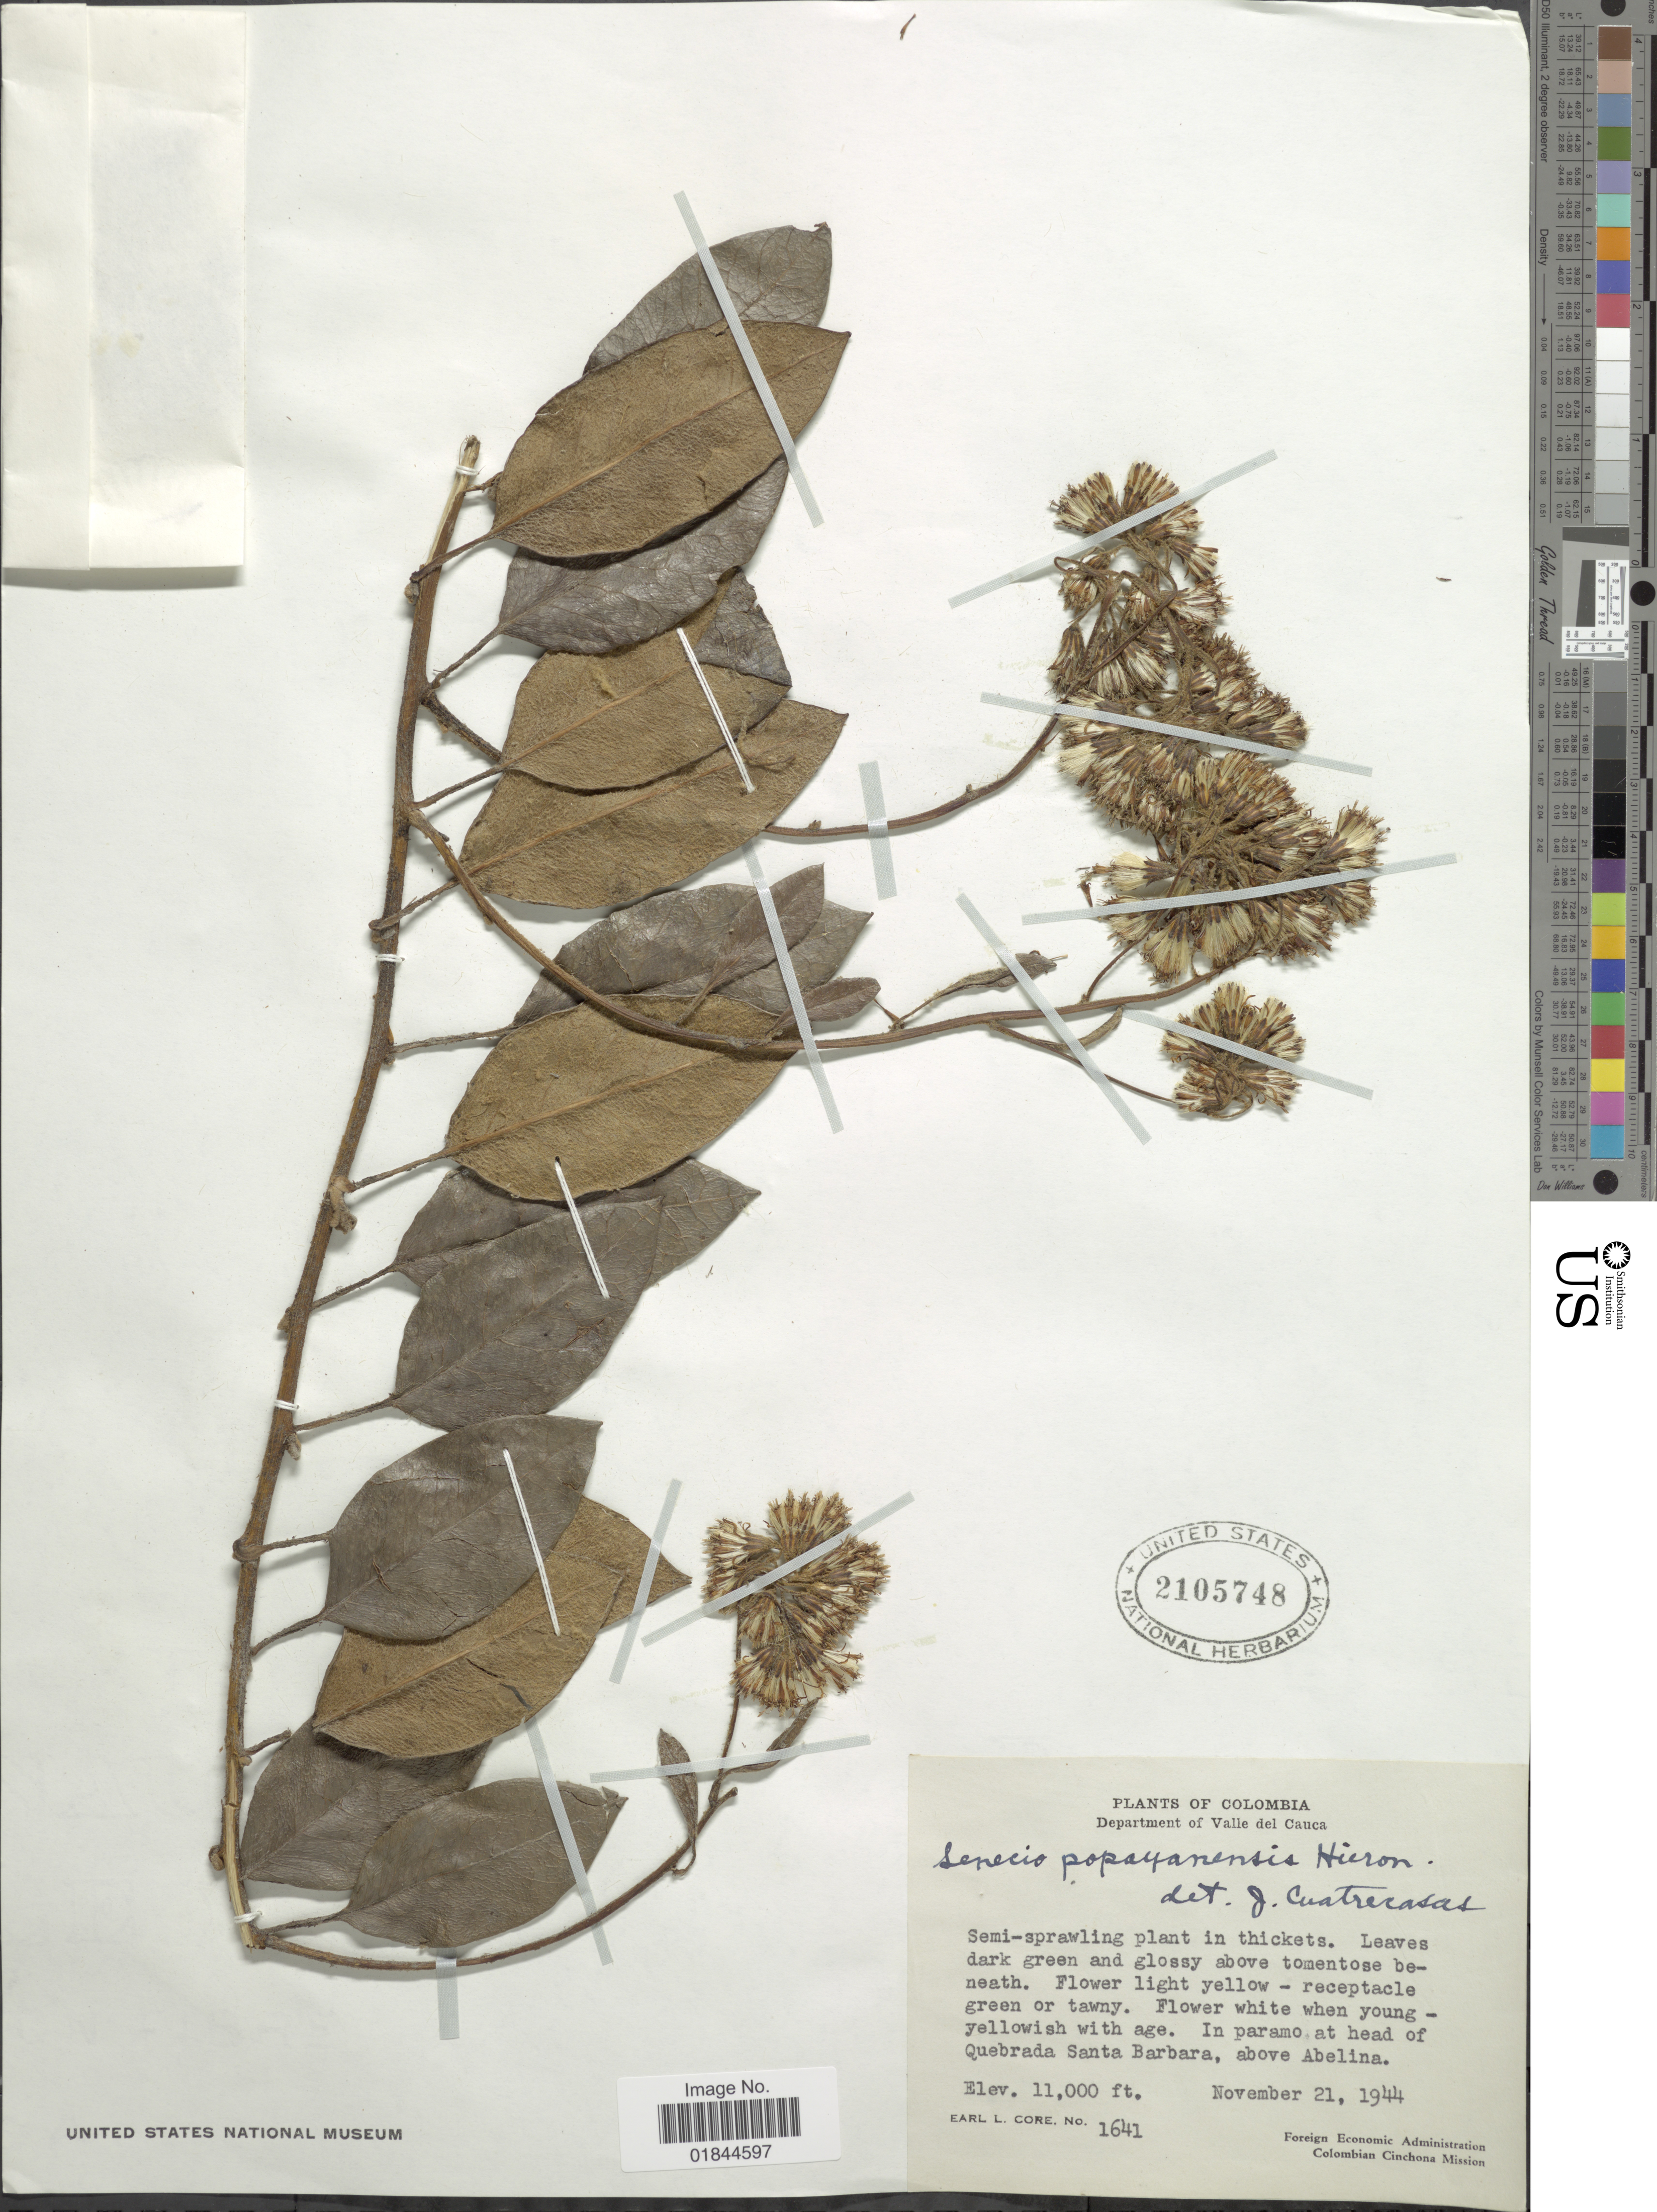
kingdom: Plantae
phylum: Tracheophyta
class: Magnoliopsida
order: Asterales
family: Asteraceae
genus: Pentacalia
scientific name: Pentacalia popayanensis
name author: (Hieron.) Cuatrec.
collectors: E. L. Core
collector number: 1641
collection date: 1944-11-21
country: Colombia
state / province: Valle del Cauca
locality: In Paramo at head of Quebrada Santa Barbara, above Abelina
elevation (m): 3353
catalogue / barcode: US 2105748